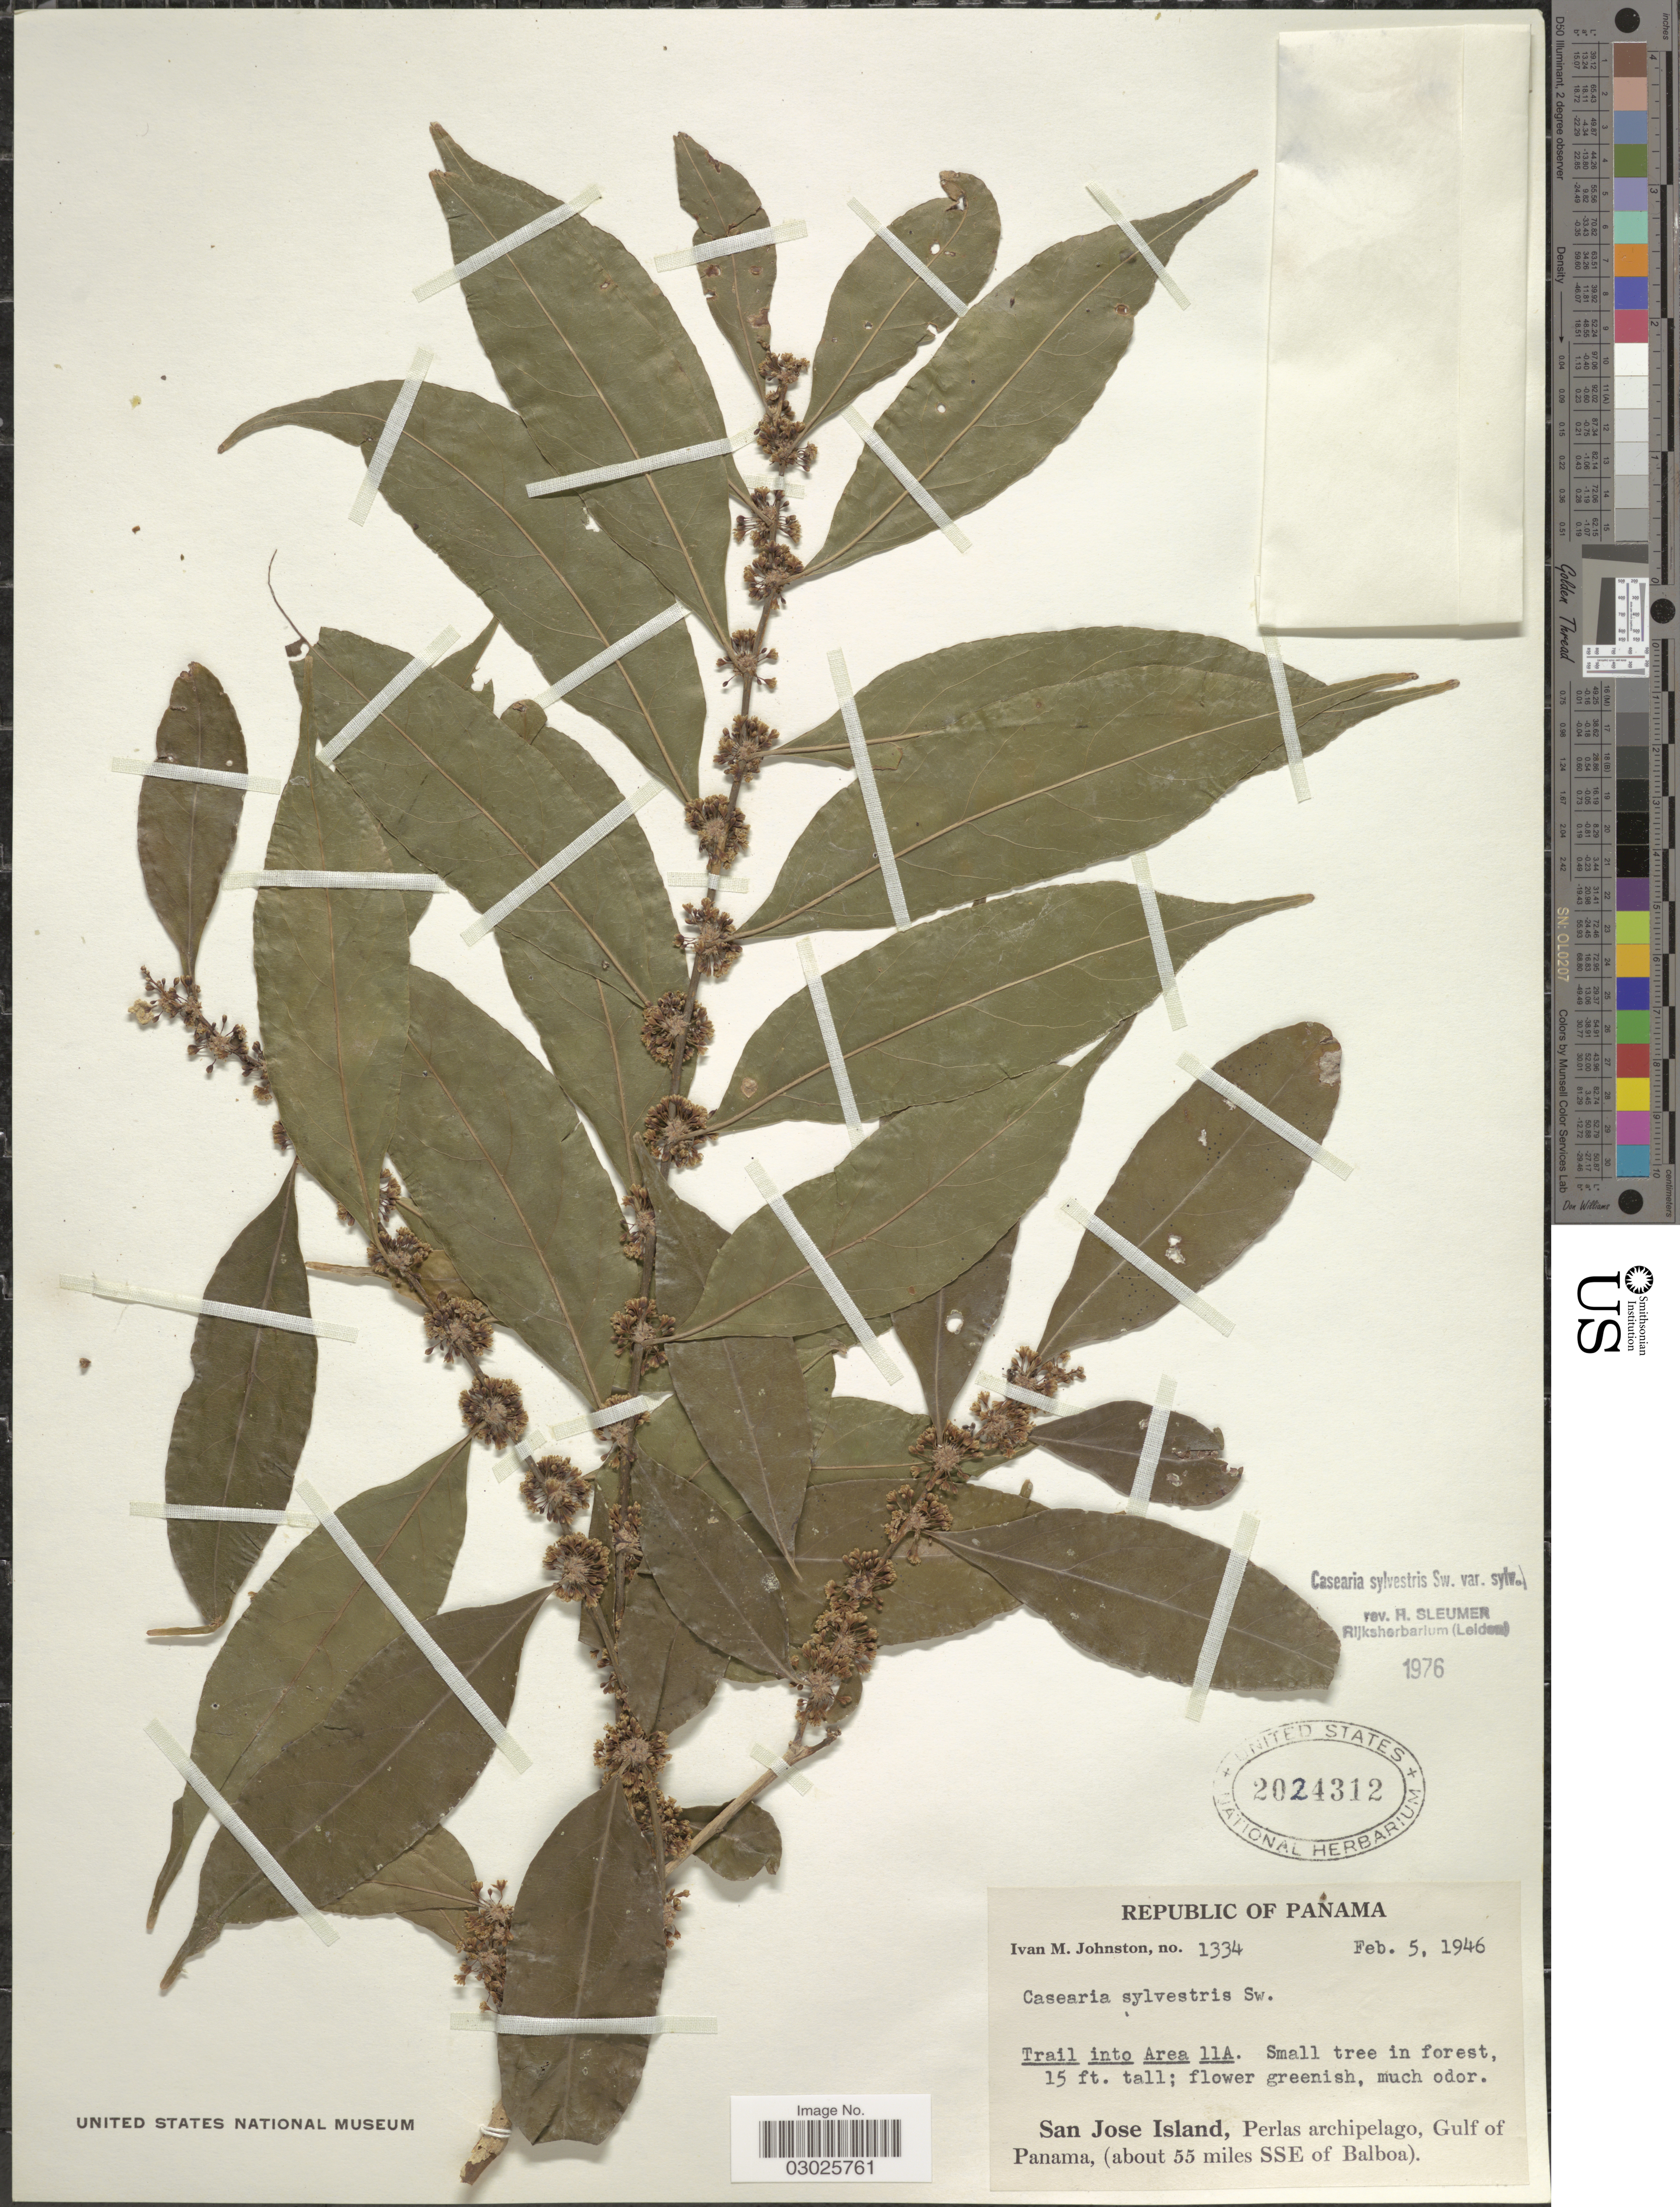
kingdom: Plantae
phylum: Tracheophyta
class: Magnoliopsida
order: Malpighiales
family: Salicaceae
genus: Casearia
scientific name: Casearia sylvestris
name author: Sw.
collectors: I.M. Johnston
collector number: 1334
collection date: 1946-02-05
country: Panama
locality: Trail into Area 11A. San Jose Island, Perlas archipelago, Gulf of Panama, (about 55 miles SSE of Balboa).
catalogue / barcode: US 2024312